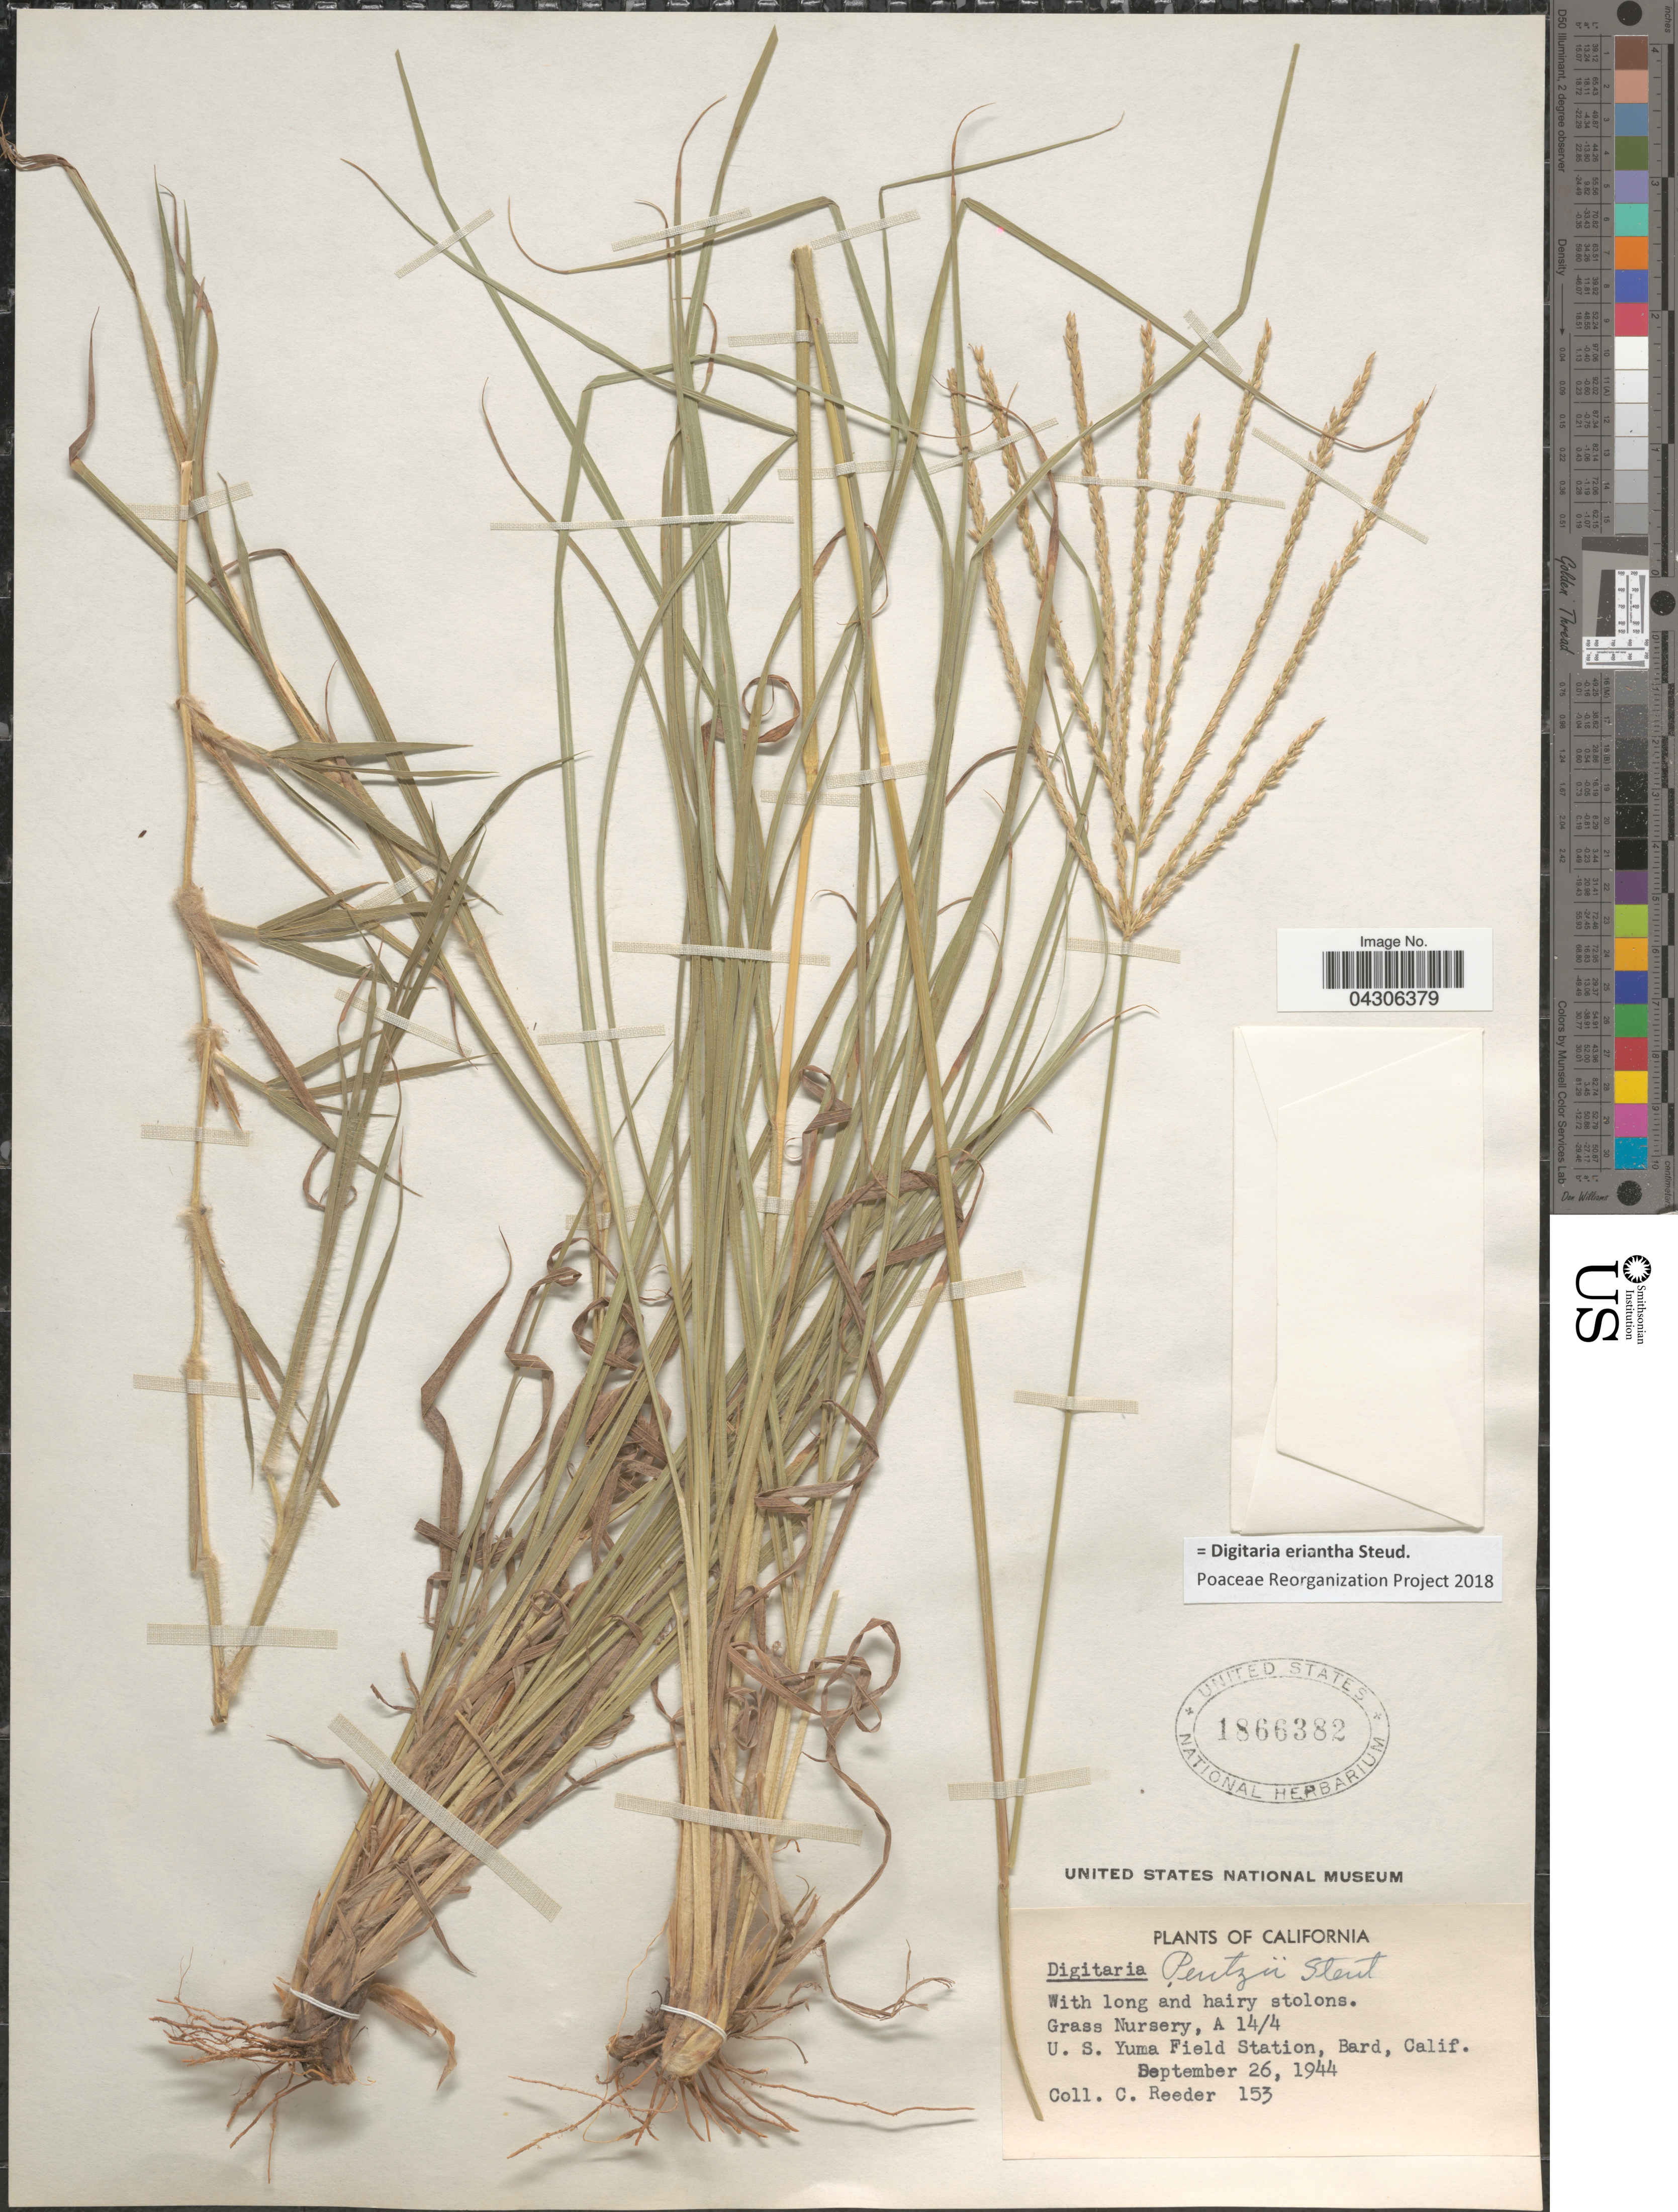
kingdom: Plantae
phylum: Tracheophyta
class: Liliopsida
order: Poales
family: Poaceae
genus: Digitaria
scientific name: Digitaria eriantha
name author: Steud.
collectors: C. Reeder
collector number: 153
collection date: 1944-09-26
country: United States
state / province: California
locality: Grass Nursery, A 14/4 U. S. Yuma Field Station, Bard.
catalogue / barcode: US 1866382